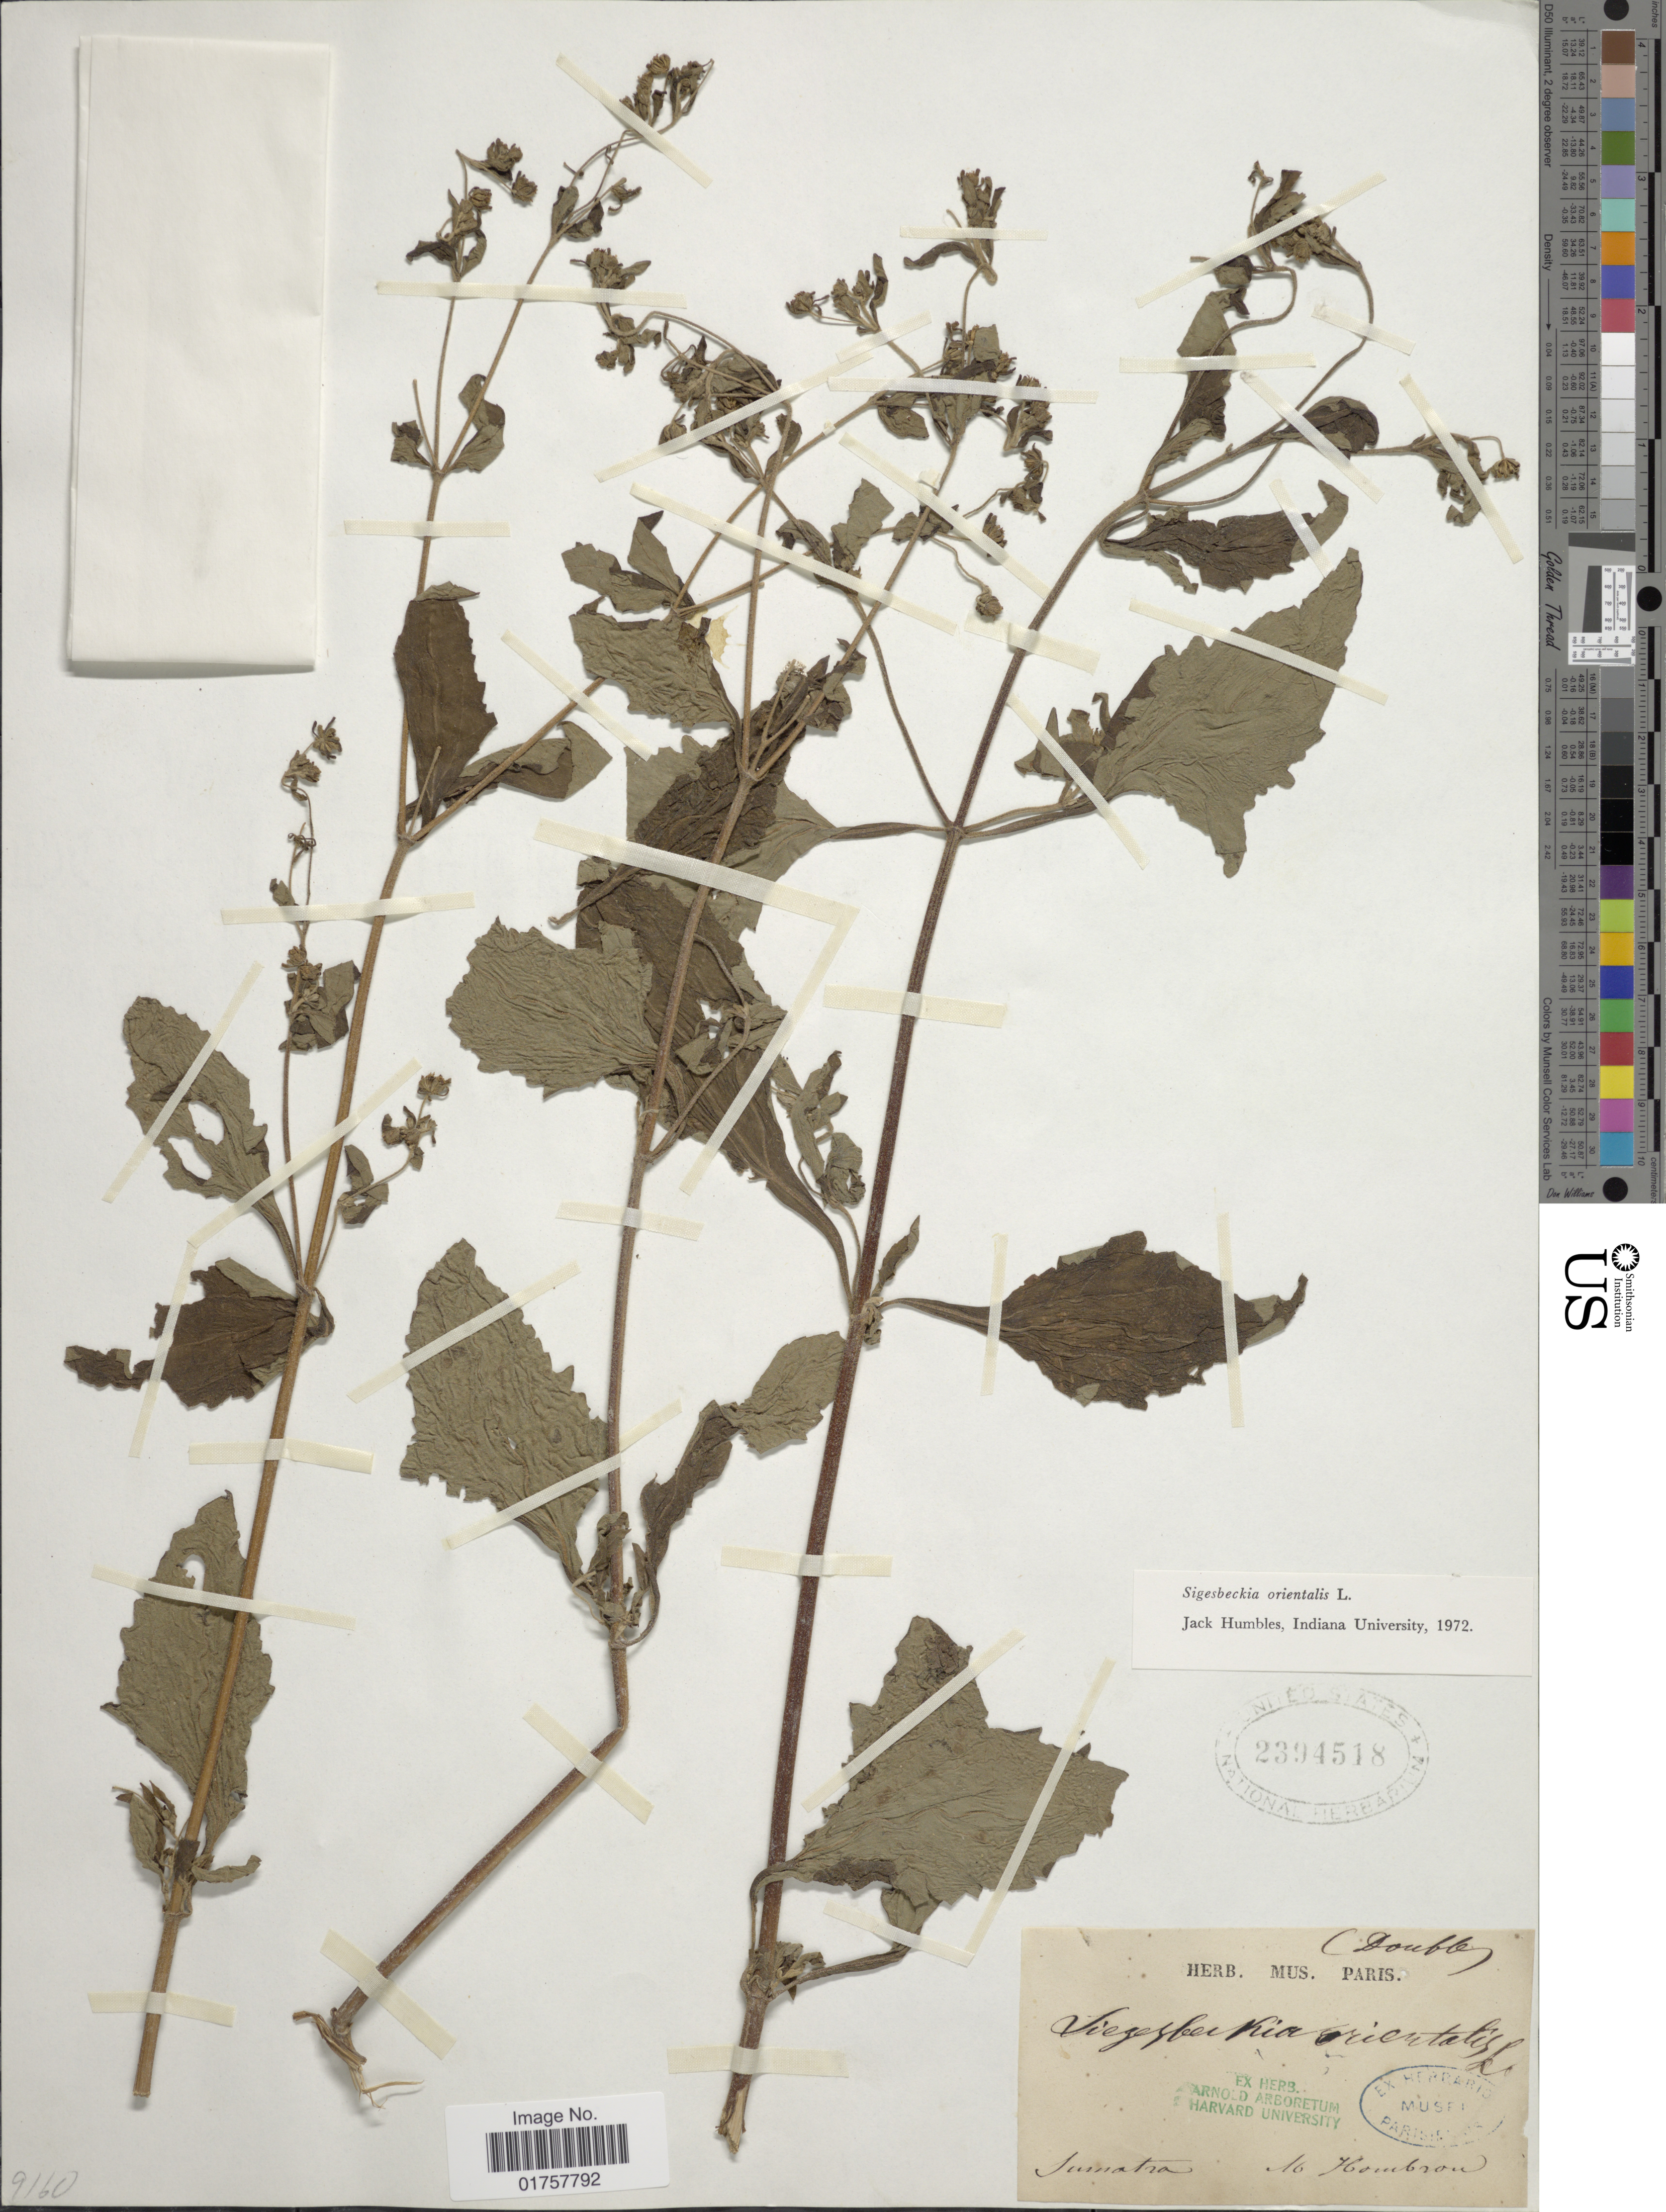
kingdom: Plantae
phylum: Tracheophyta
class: Magnoliopsida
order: Asterales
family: Asteraceae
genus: Sigesbeckia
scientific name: Sigesbeckia orientalis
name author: L.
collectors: M. Hombron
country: Indonesia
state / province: Sumatra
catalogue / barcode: US 2394518